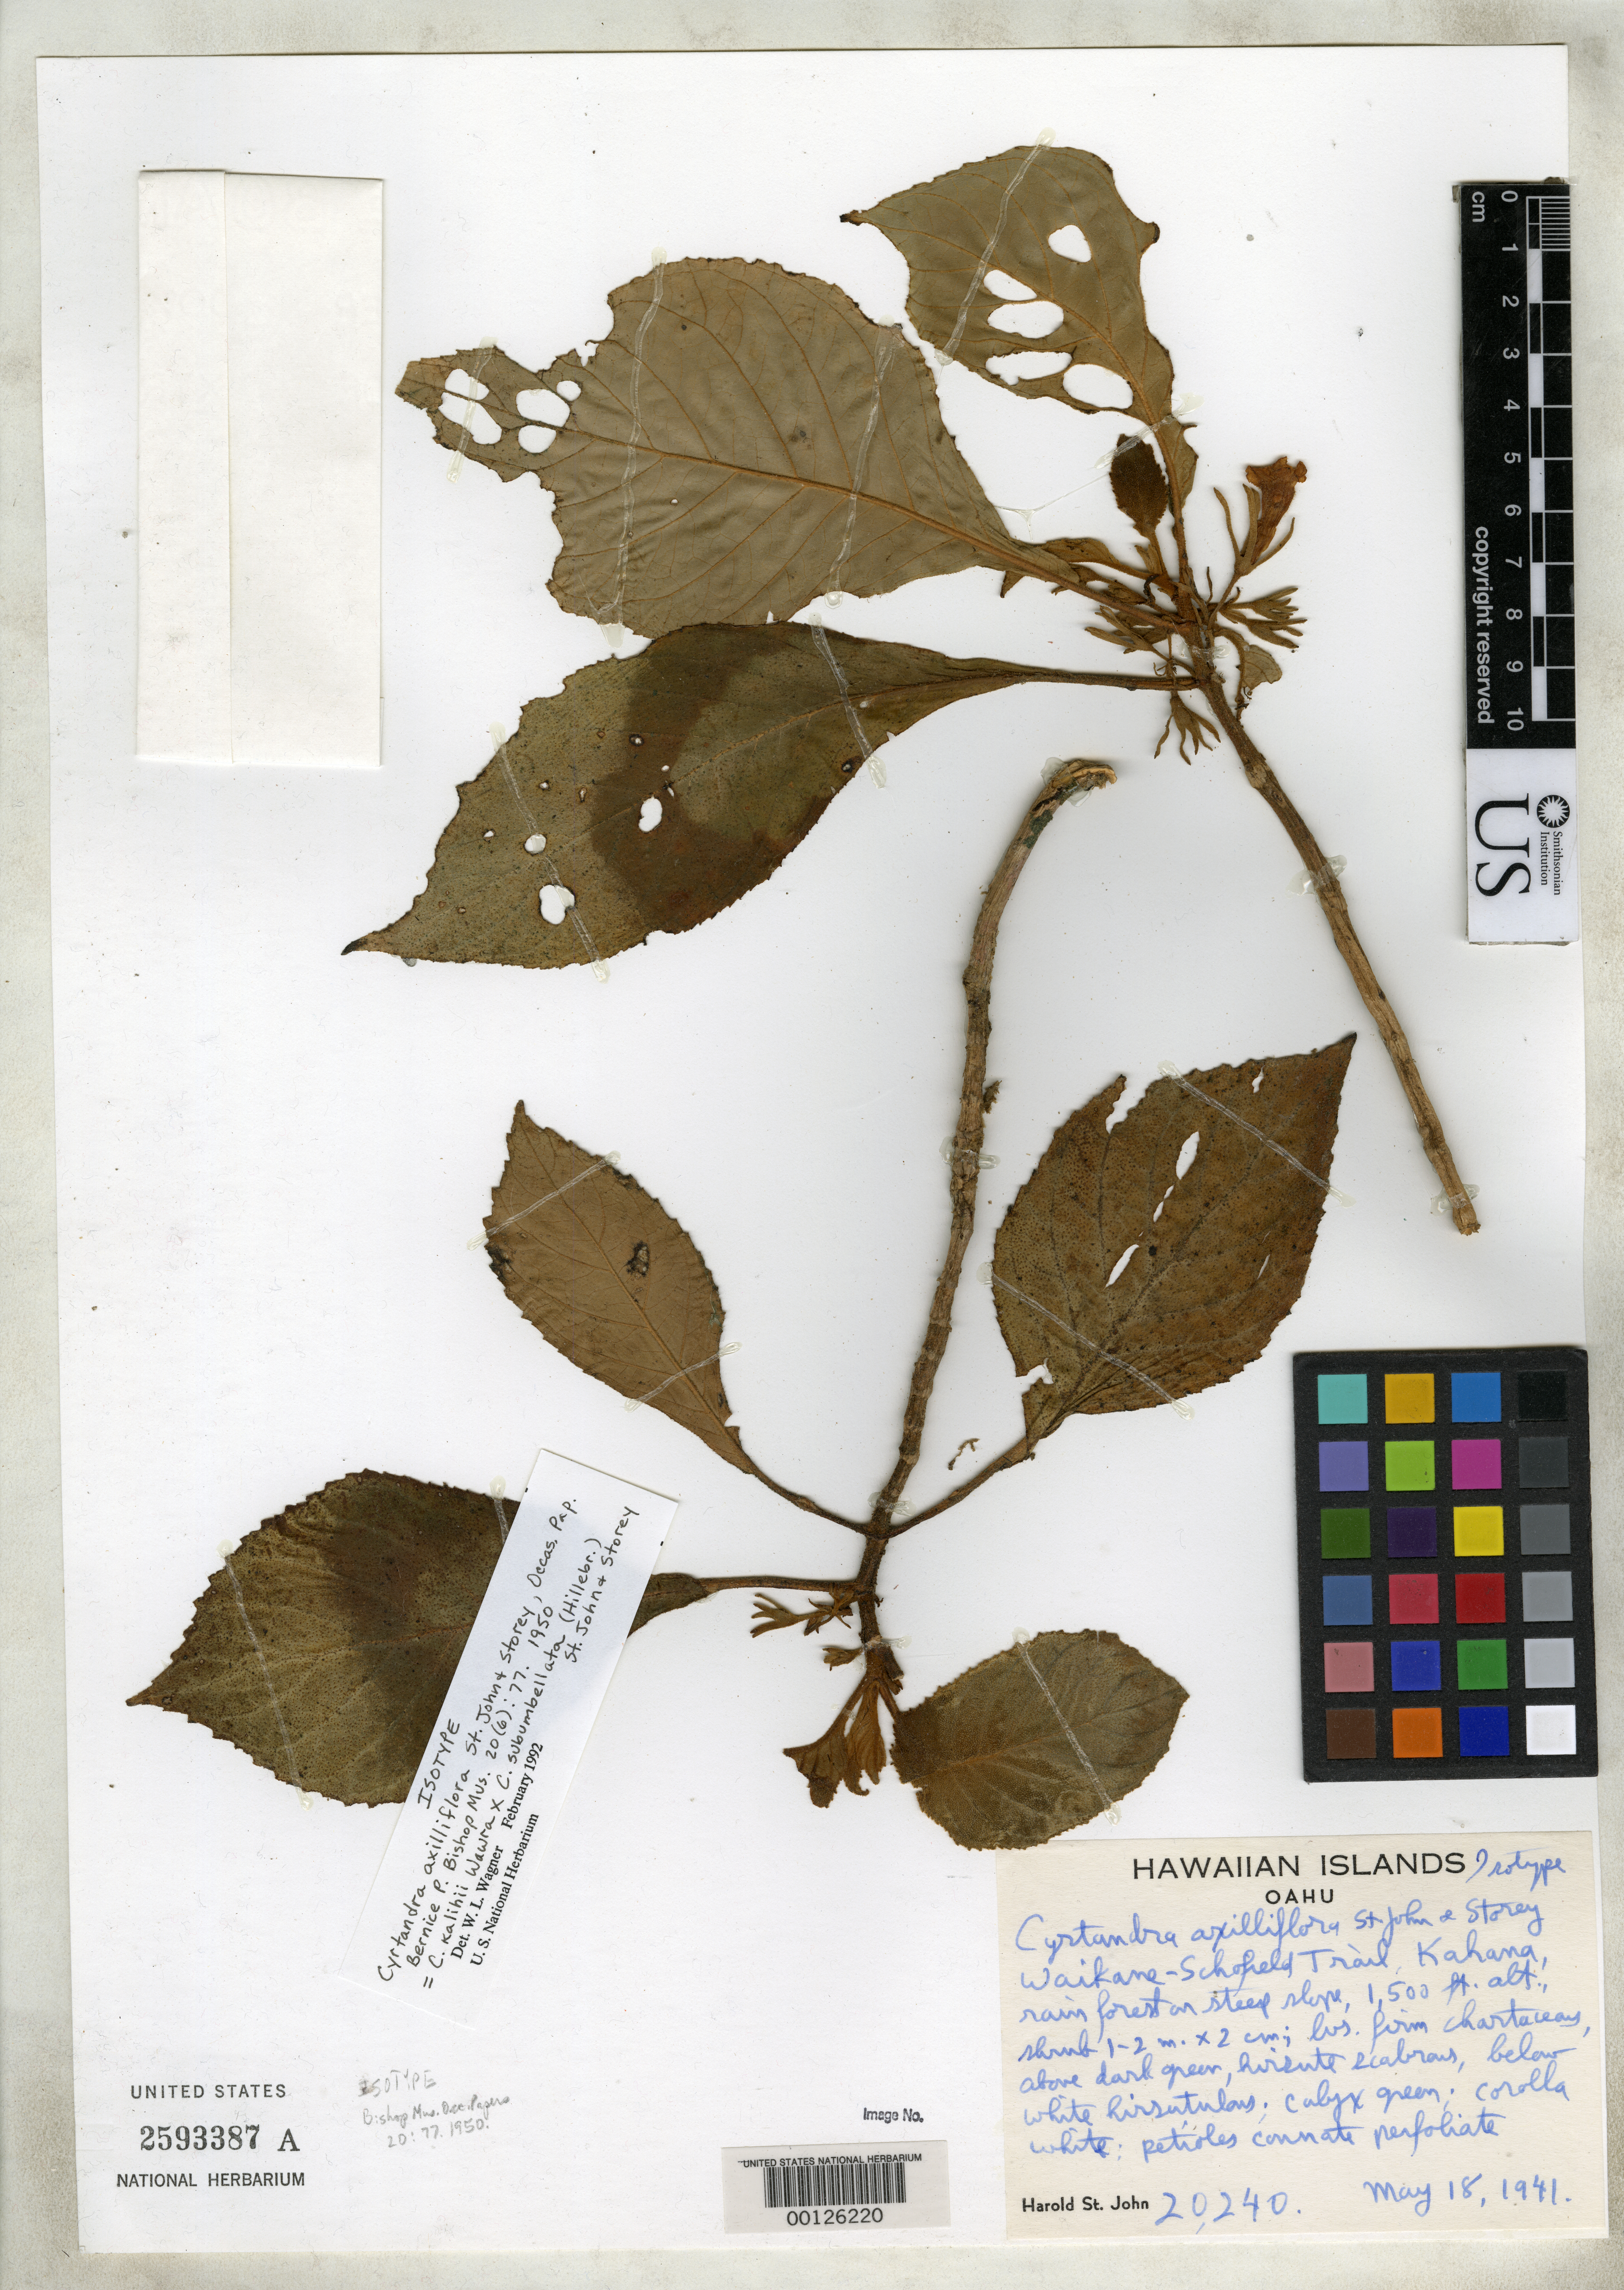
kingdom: Plantae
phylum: Tracheophyta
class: Magnoliopsida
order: Lamiales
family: Gesneriaceae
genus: Cyrtandra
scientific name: Cyrtandra axilliflora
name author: H. St. John & Storey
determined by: Wagner, W. L., (BOT), Smithsonian Institution - National Museum of Natural History (UNITED STATES)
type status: Isotype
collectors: H. St. John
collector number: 20240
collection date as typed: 18 May 1941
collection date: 1941-05-18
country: United States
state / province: Hawaii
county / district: Honolulu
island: Oahu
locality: Waikane-Schofield Trail, Kahana.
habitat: Rain forest on steep slope.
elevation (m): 457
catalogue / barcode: US 2593387A